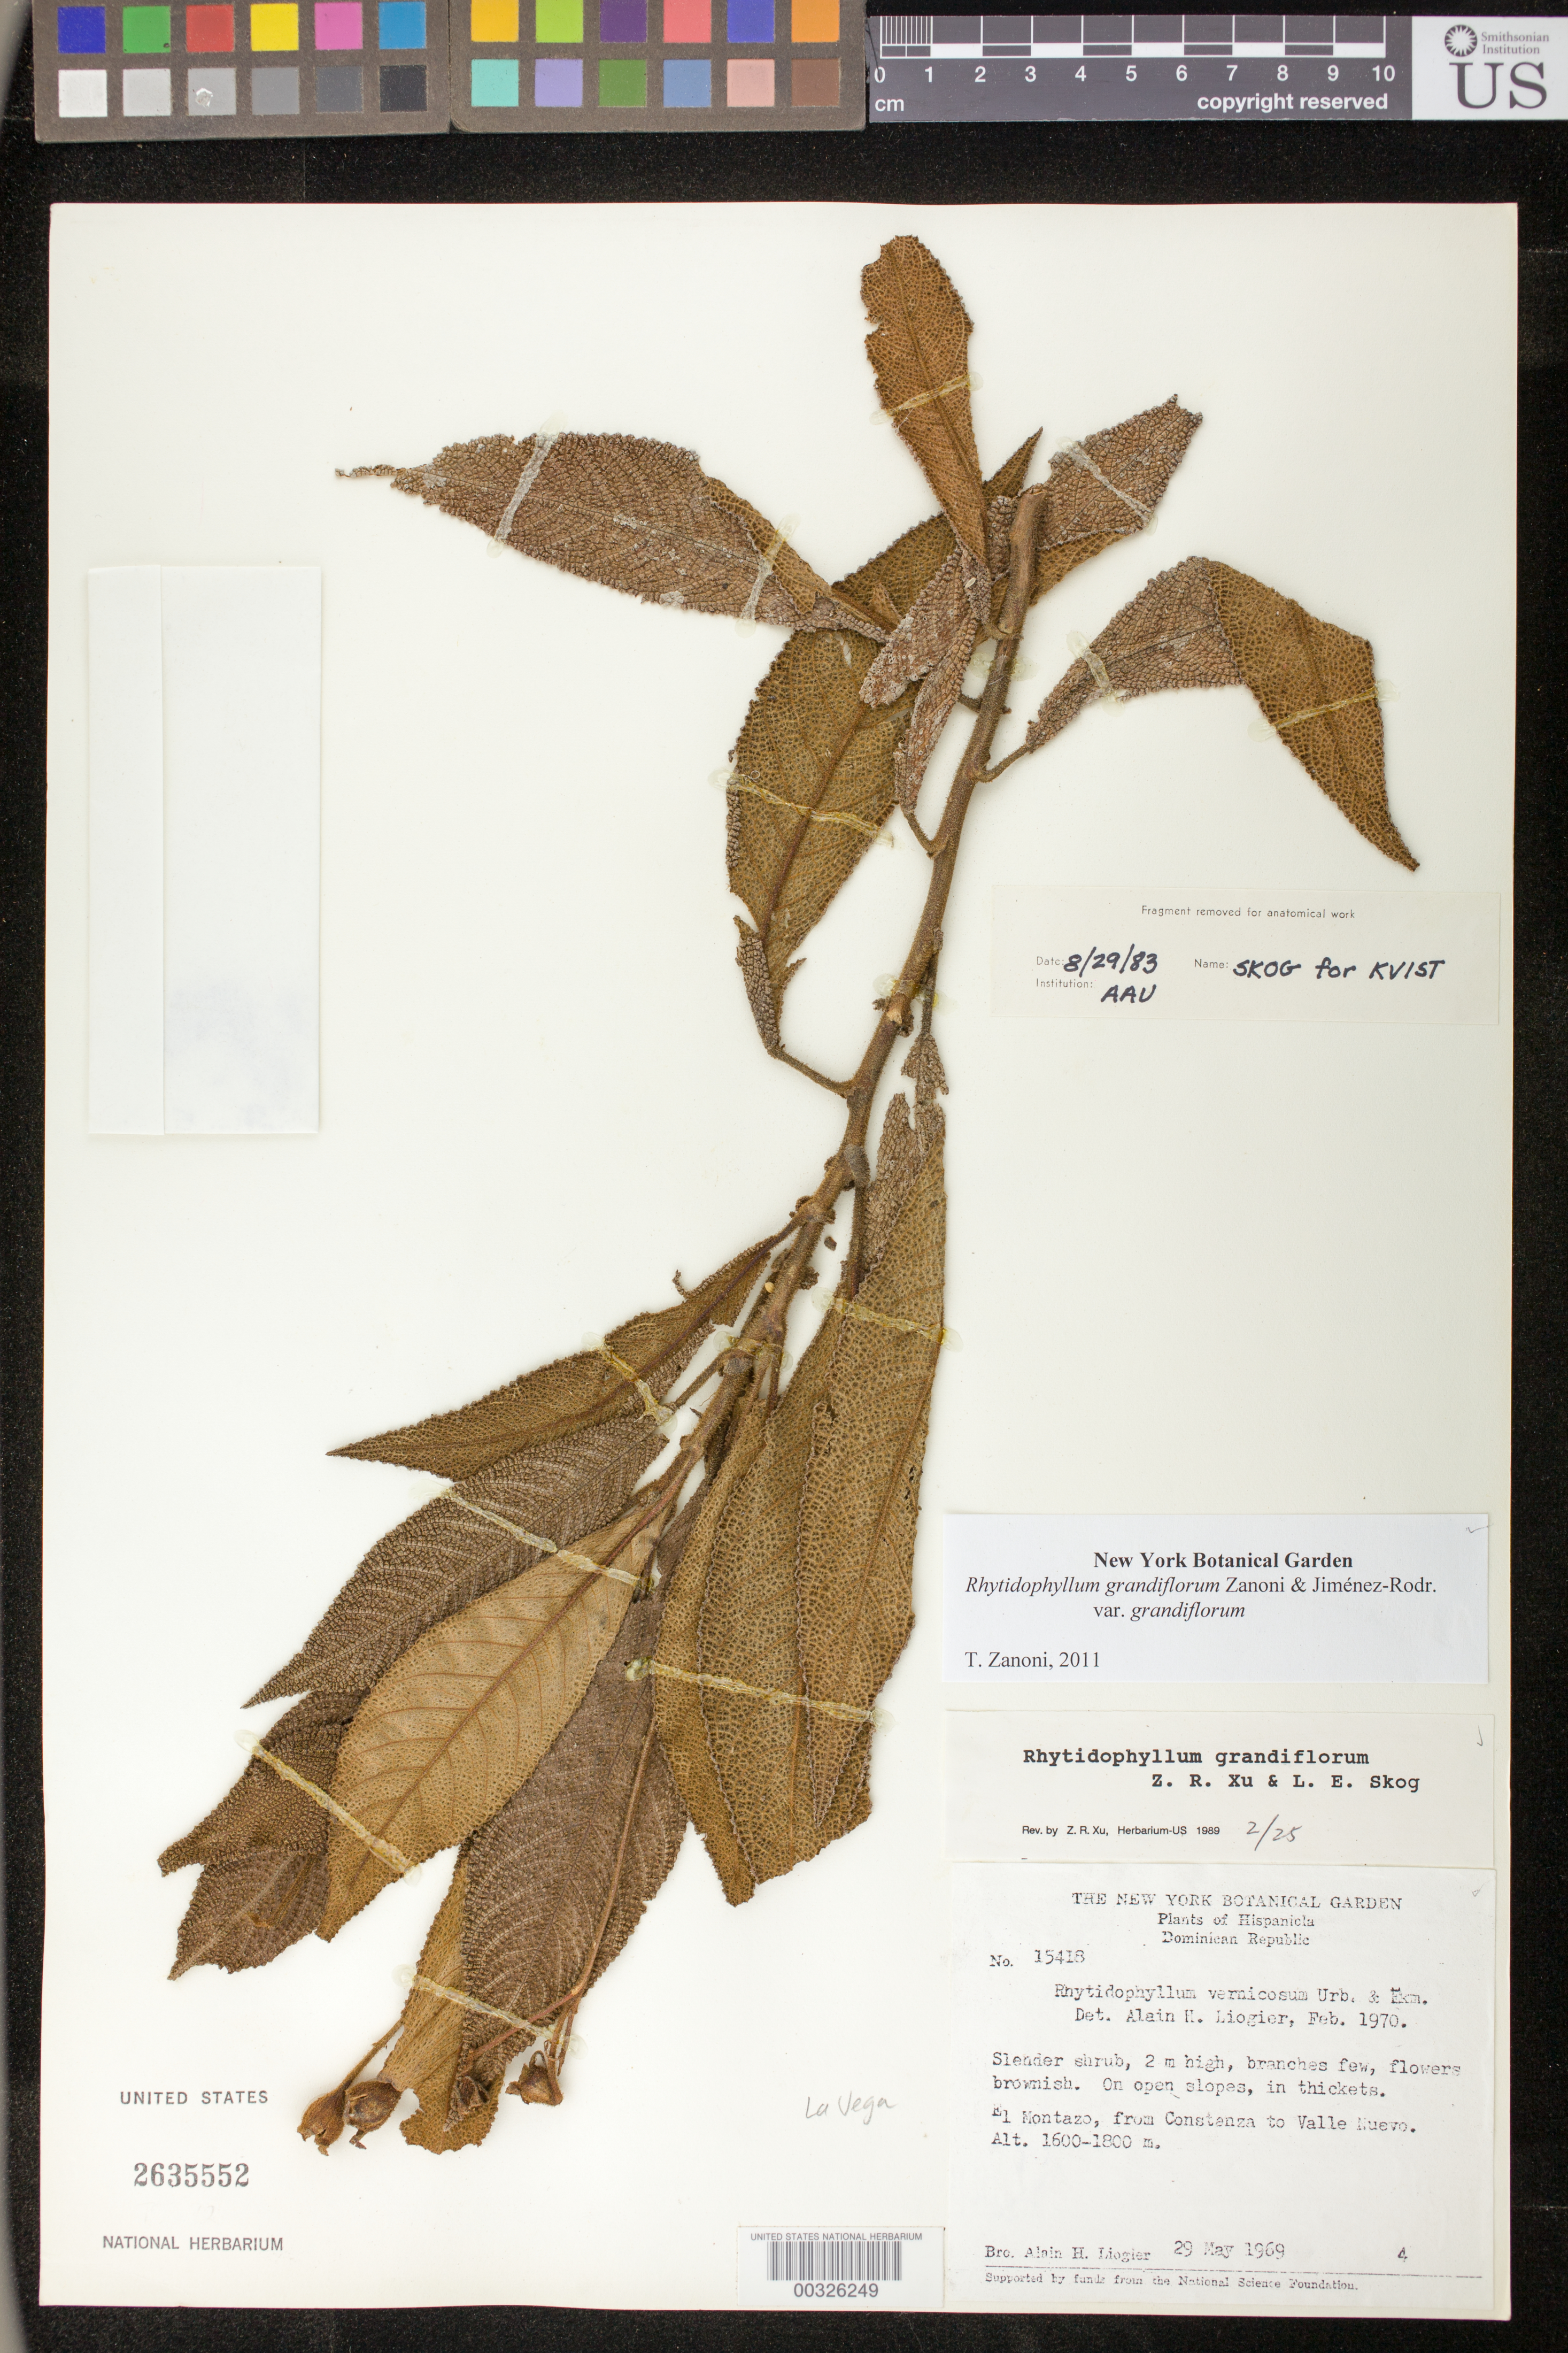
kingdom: Plantae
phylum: Tracheophyta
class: Magnoliopsida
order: Lamiales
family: Gesneriaceae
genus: Rhytidophyllum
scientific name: Rhytidophyllum grandiflorum var. grandiflorum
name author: Z.R. Xu & L.E. Skog ex Zanoni & Jiménez Rodr.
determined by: Zanoni, T. A., (NY), New York Botanical Garden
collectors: A. H. Liogier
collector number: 15418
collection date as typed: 29 May 1969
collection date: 1969-05-29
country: Dominican Republic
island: Hispaniola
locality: El Montazo, from Constanza to Valle Nuevo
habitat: On open slopes, in thickets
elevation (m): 1600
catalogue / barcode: US 2635552